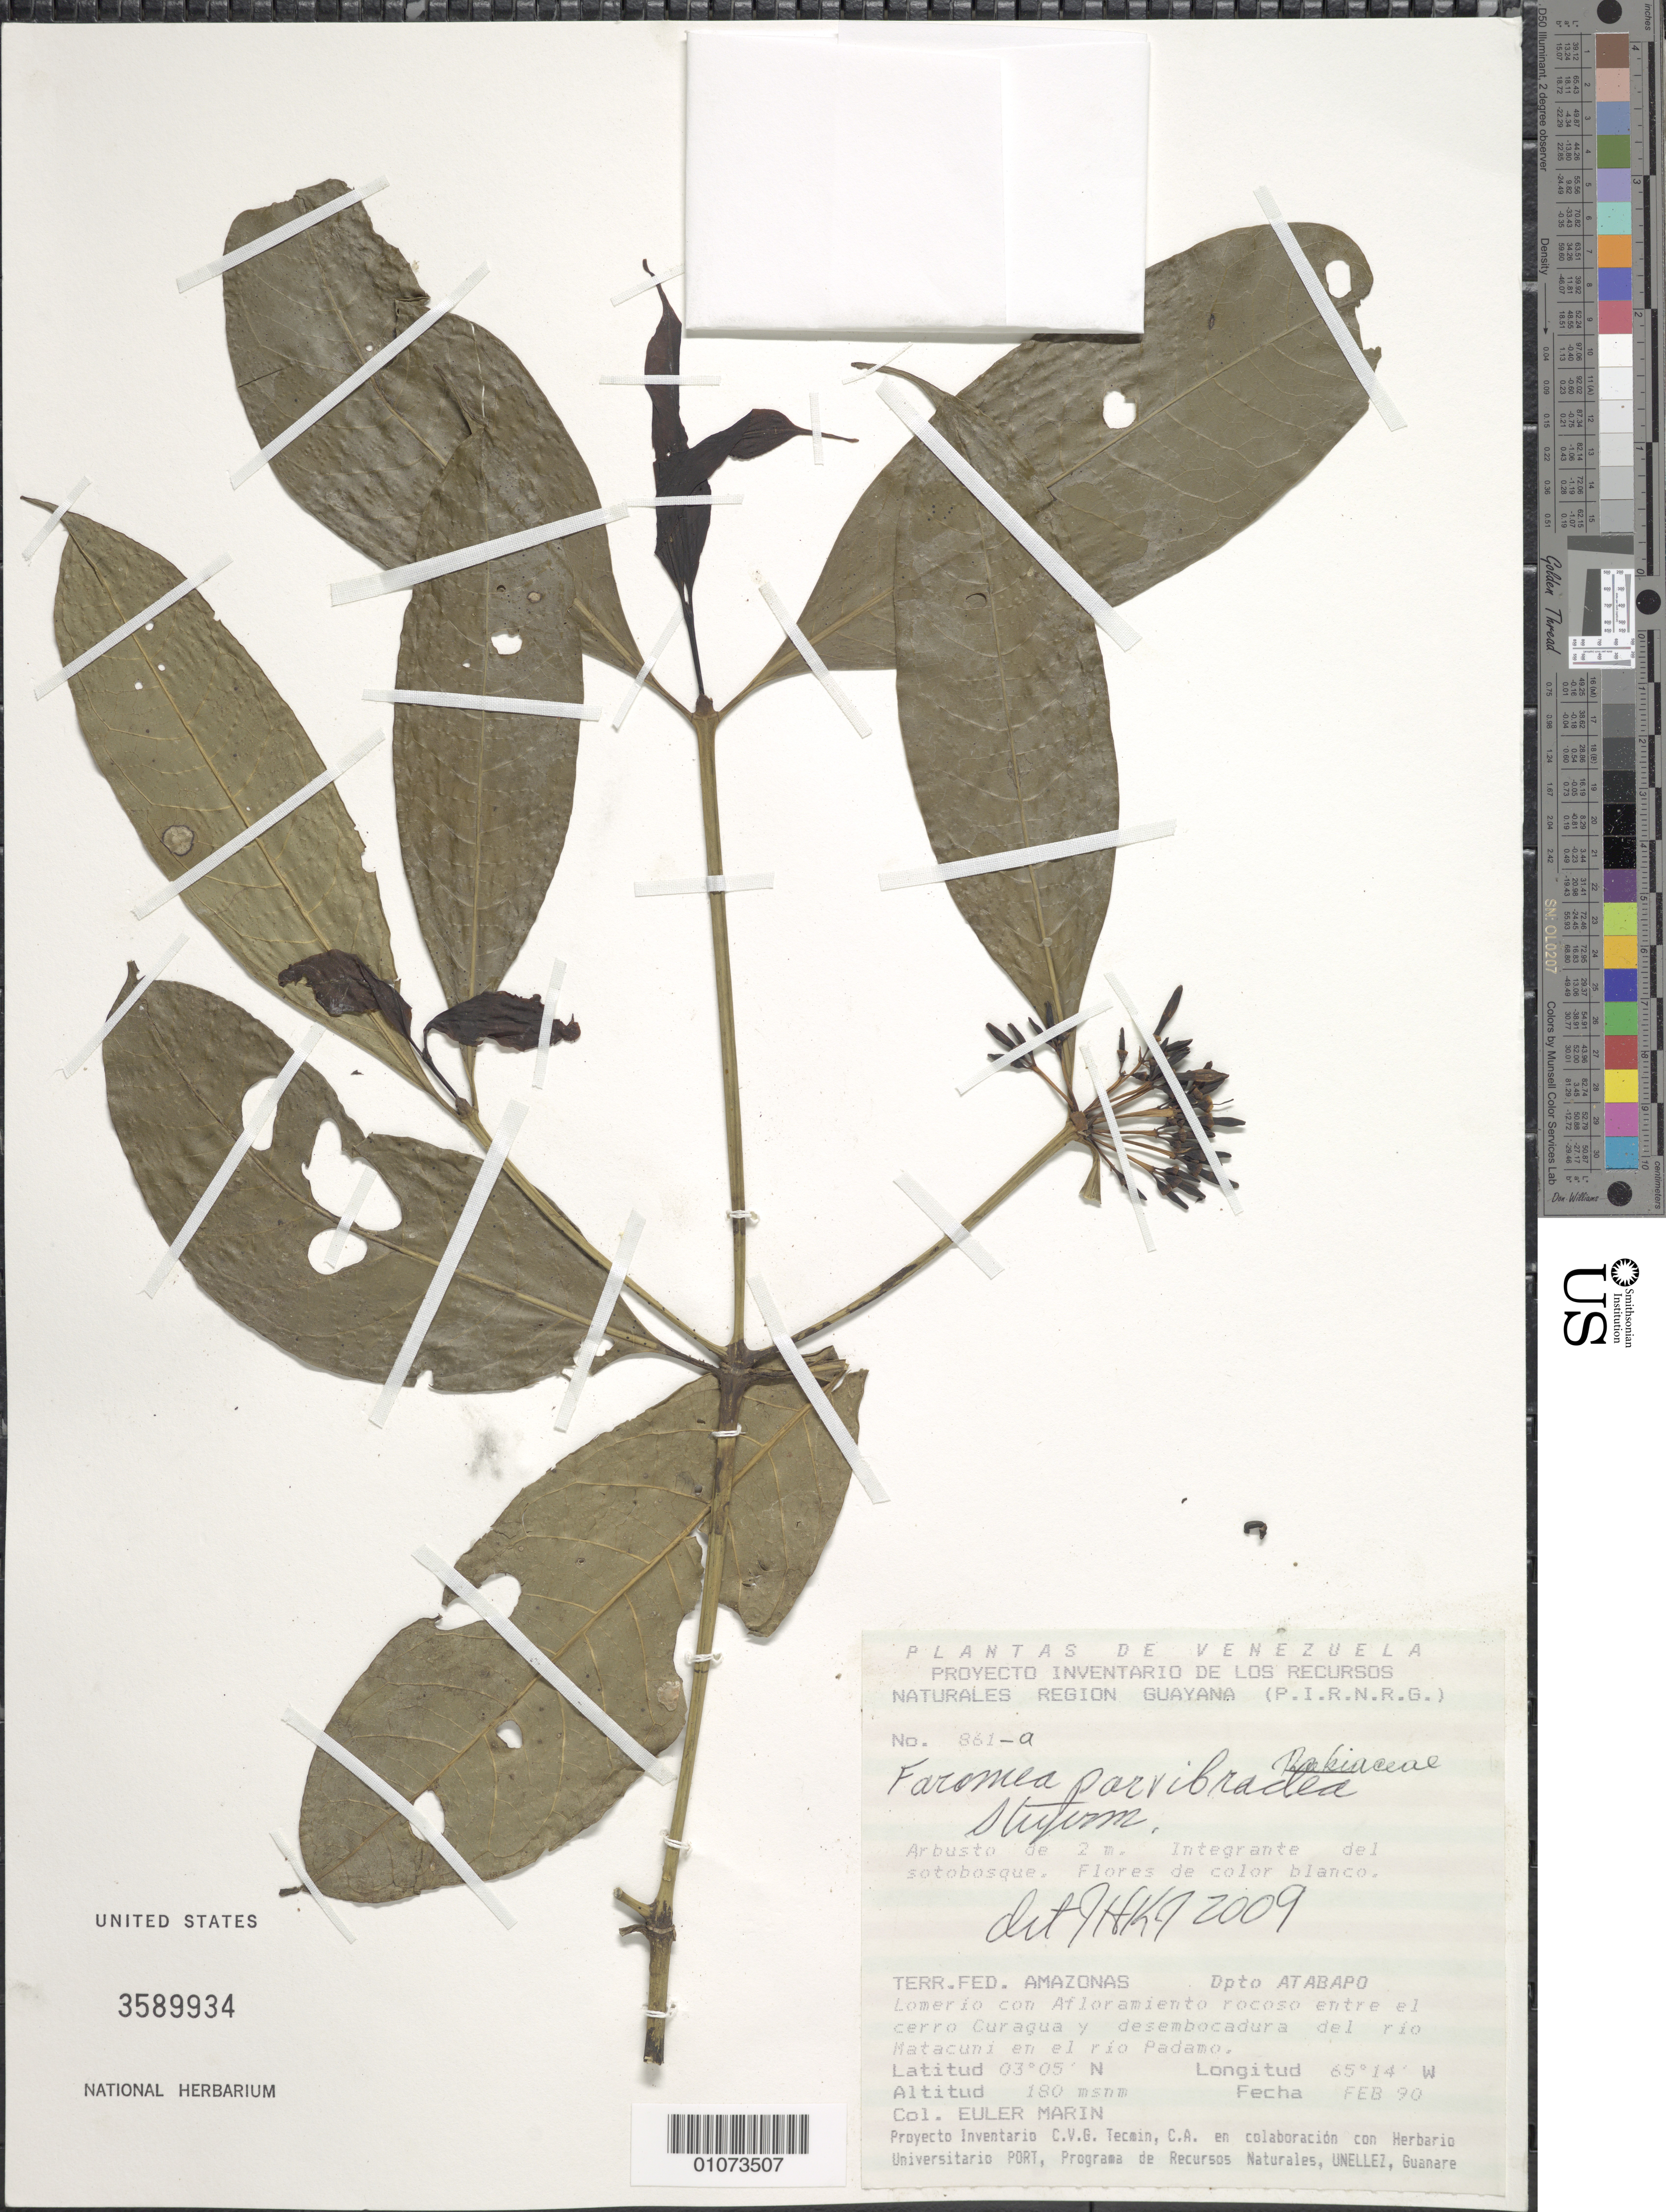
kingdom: Plantae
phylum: Tracheophyta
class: Magnoliopsida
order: Gentianales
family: Rubiaceae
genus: Faramea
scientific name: Faramea parvibractea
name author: Steyerm.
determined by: Kirkbride, J. H.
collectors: E. Marin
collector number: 861 A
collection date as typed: Feb-90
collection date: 1990-02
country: Venezuela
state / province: Amazonas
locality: Lomerio con Afloramiento rocoso entre el cerro Curagua y desembocadura del rio Matacuni en el rio Padamo.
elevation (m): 180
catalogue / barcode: US 3589934